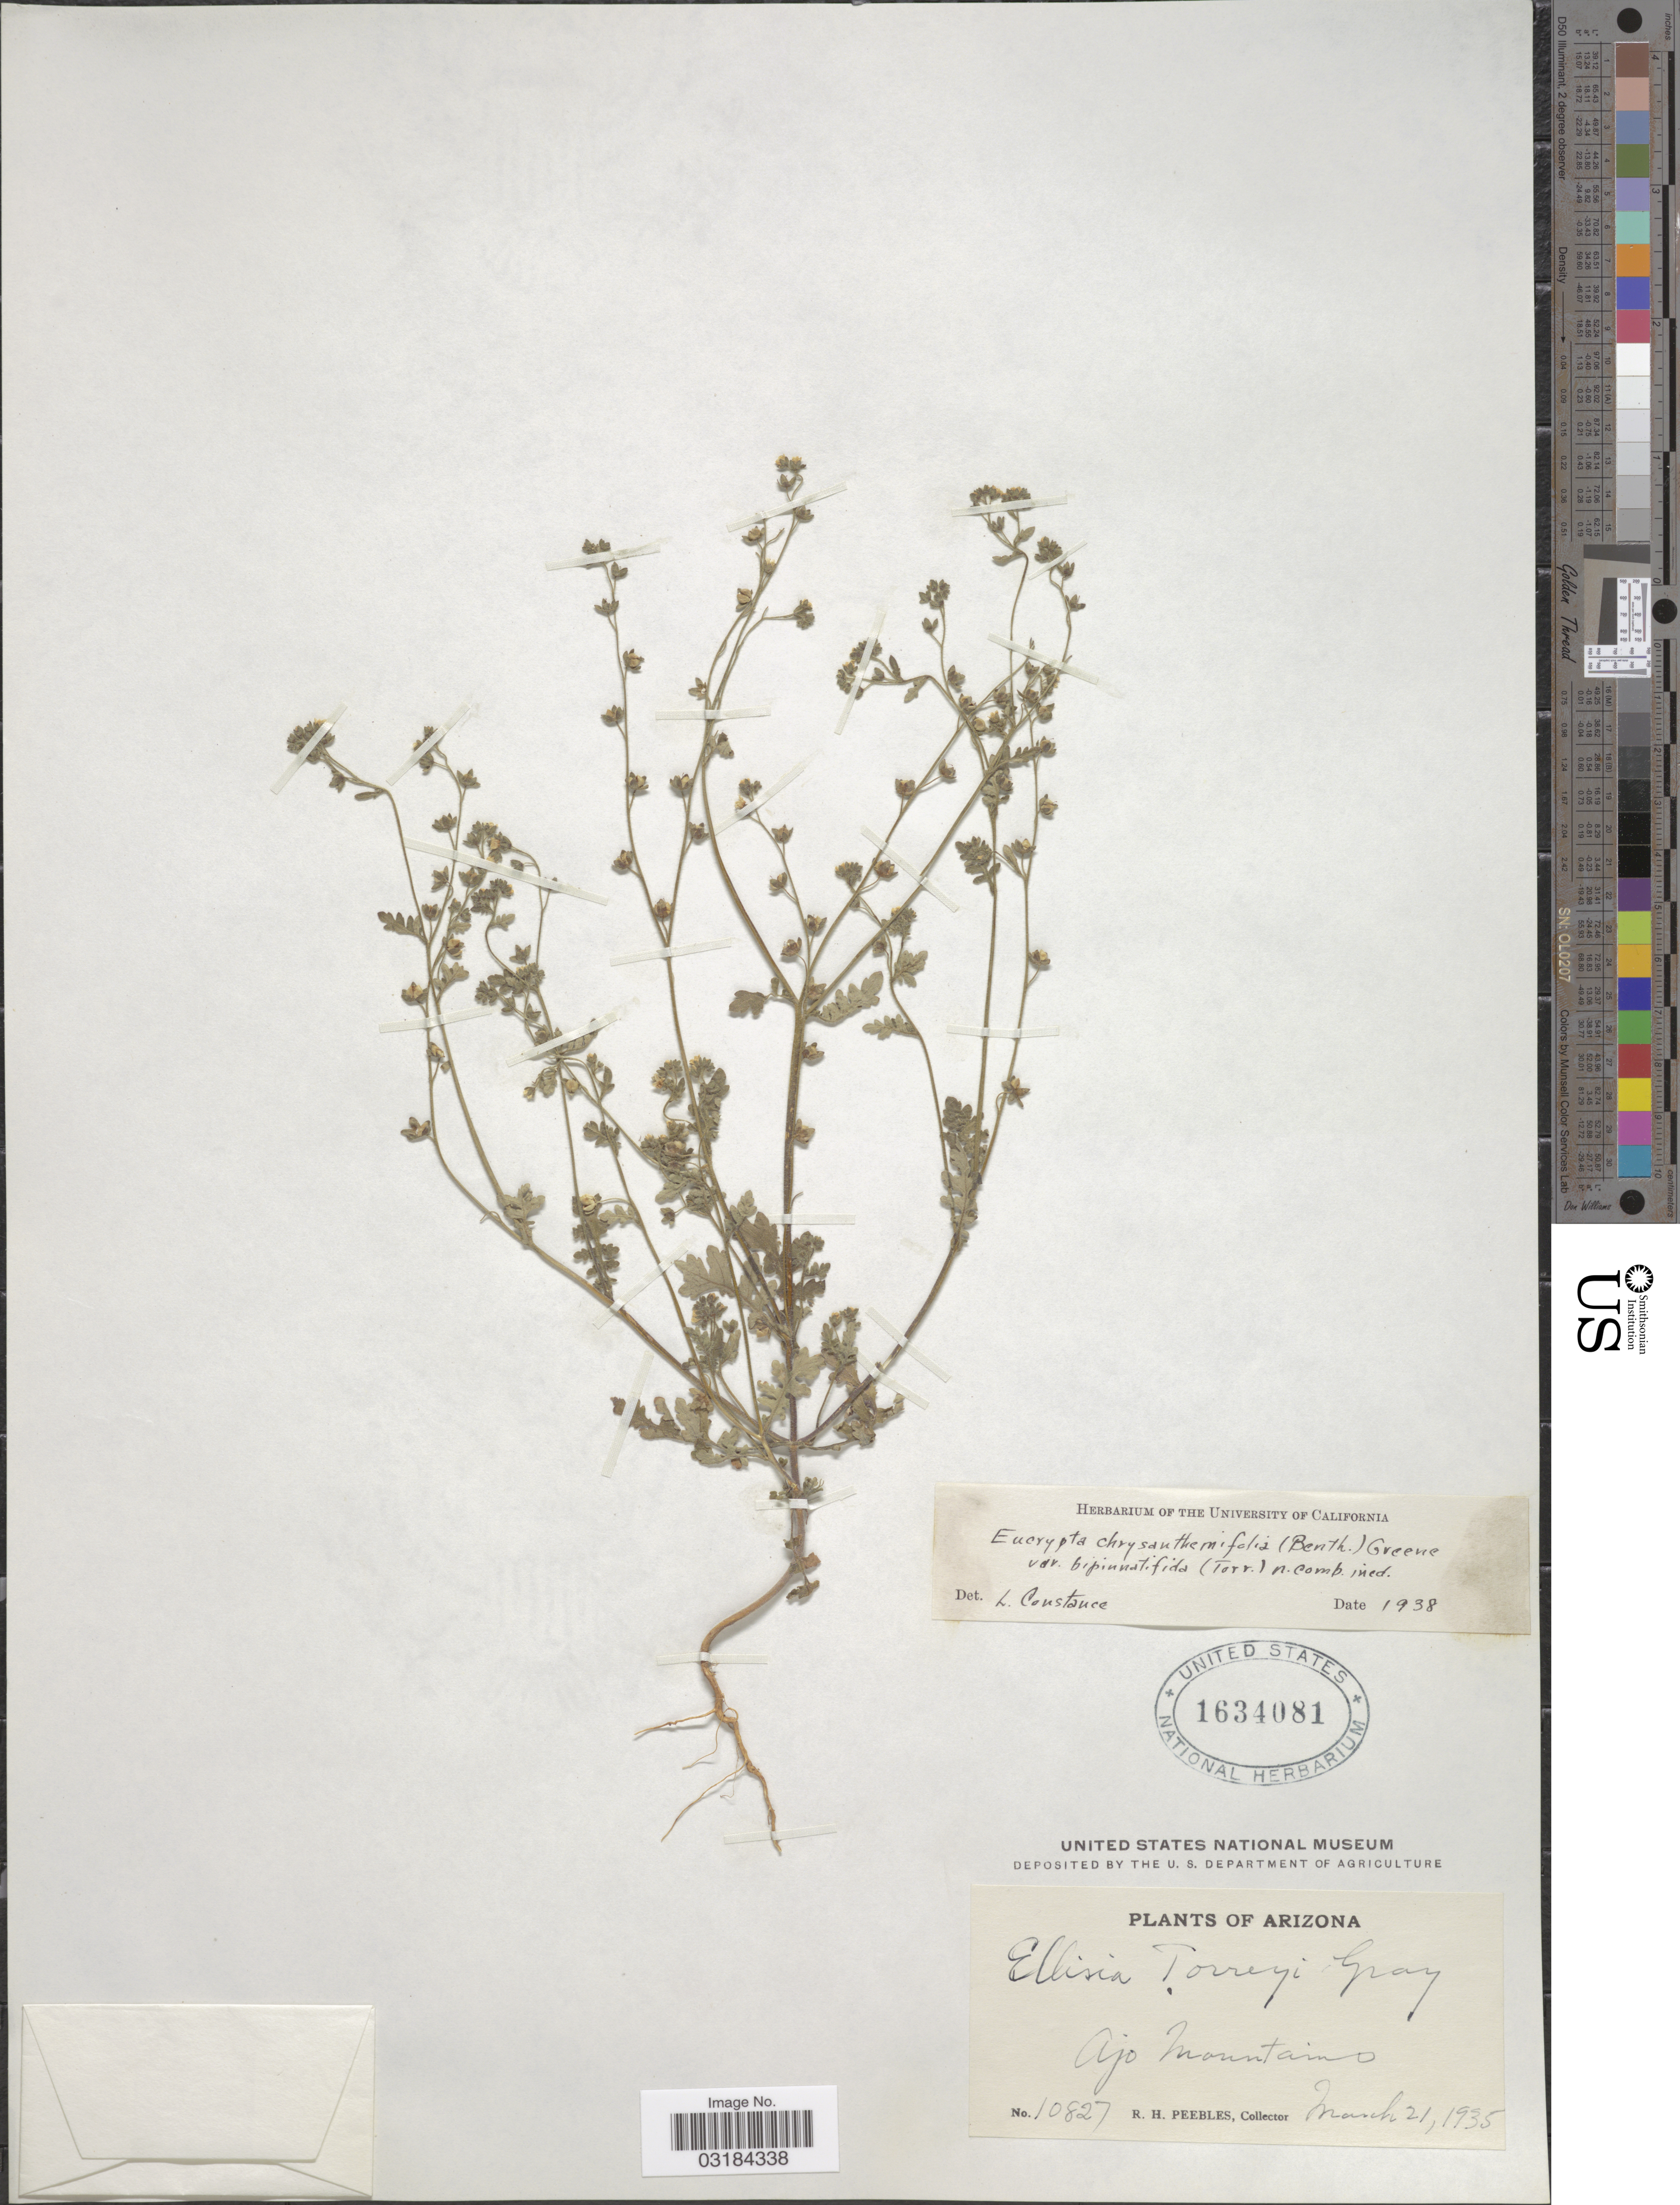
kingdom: Plantae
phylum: Tracheophyta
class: Magnoliopsida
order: Boraginales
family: Hydrophyllaceae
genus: Eucrypta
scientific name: Eucrypta chrysanthemifolia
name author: (Benth.) Greene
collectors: R. H. Peebles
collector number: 10827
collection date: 1935-03-21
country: United States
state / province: Arizona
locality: Ajo Mountains.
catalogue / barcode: US 1634081